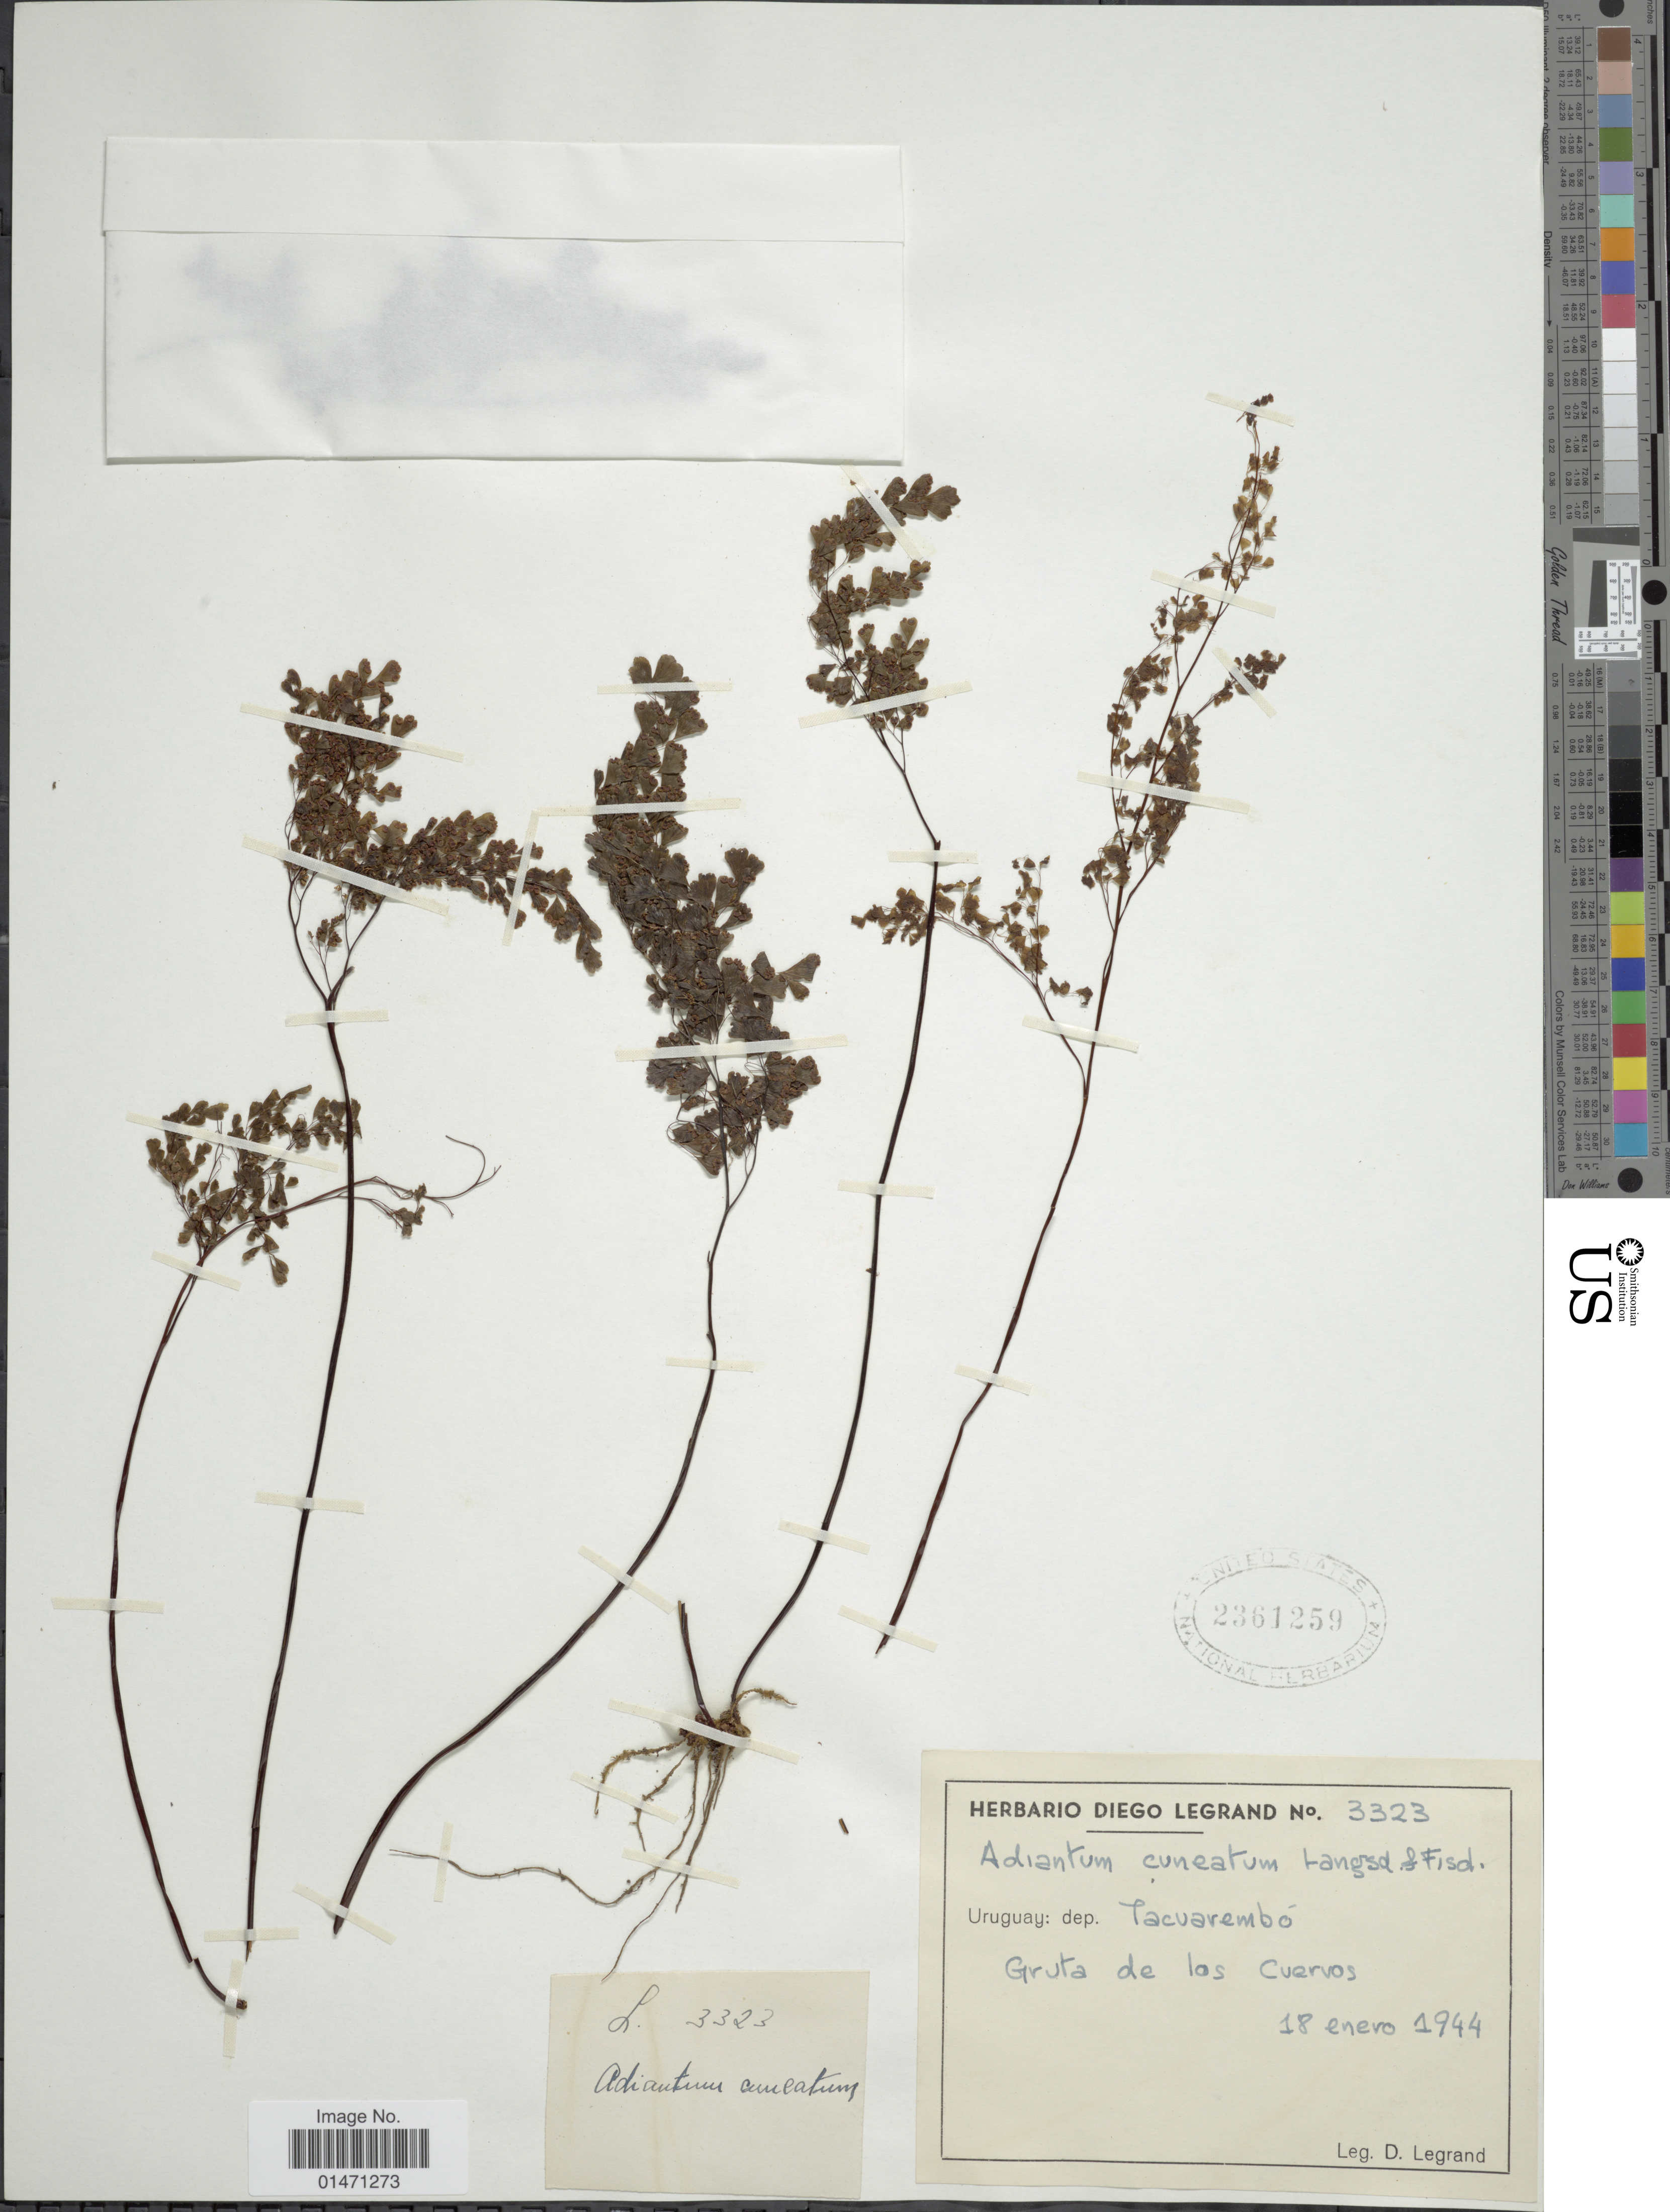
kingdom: Plantae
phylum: Tracheophyta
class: Polypodiopsida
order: Polypodiales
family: Pteridaceae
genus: Adiantum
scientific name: Adiantum raddianum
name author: C. Presl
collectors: C. D. Legrand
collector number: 3323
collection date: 1944-01-18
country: Uruguay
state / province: Tacuarembó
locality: Uruguay dep. Tacuarembo, Gruta de los Cuervos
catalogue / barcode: US 2361259